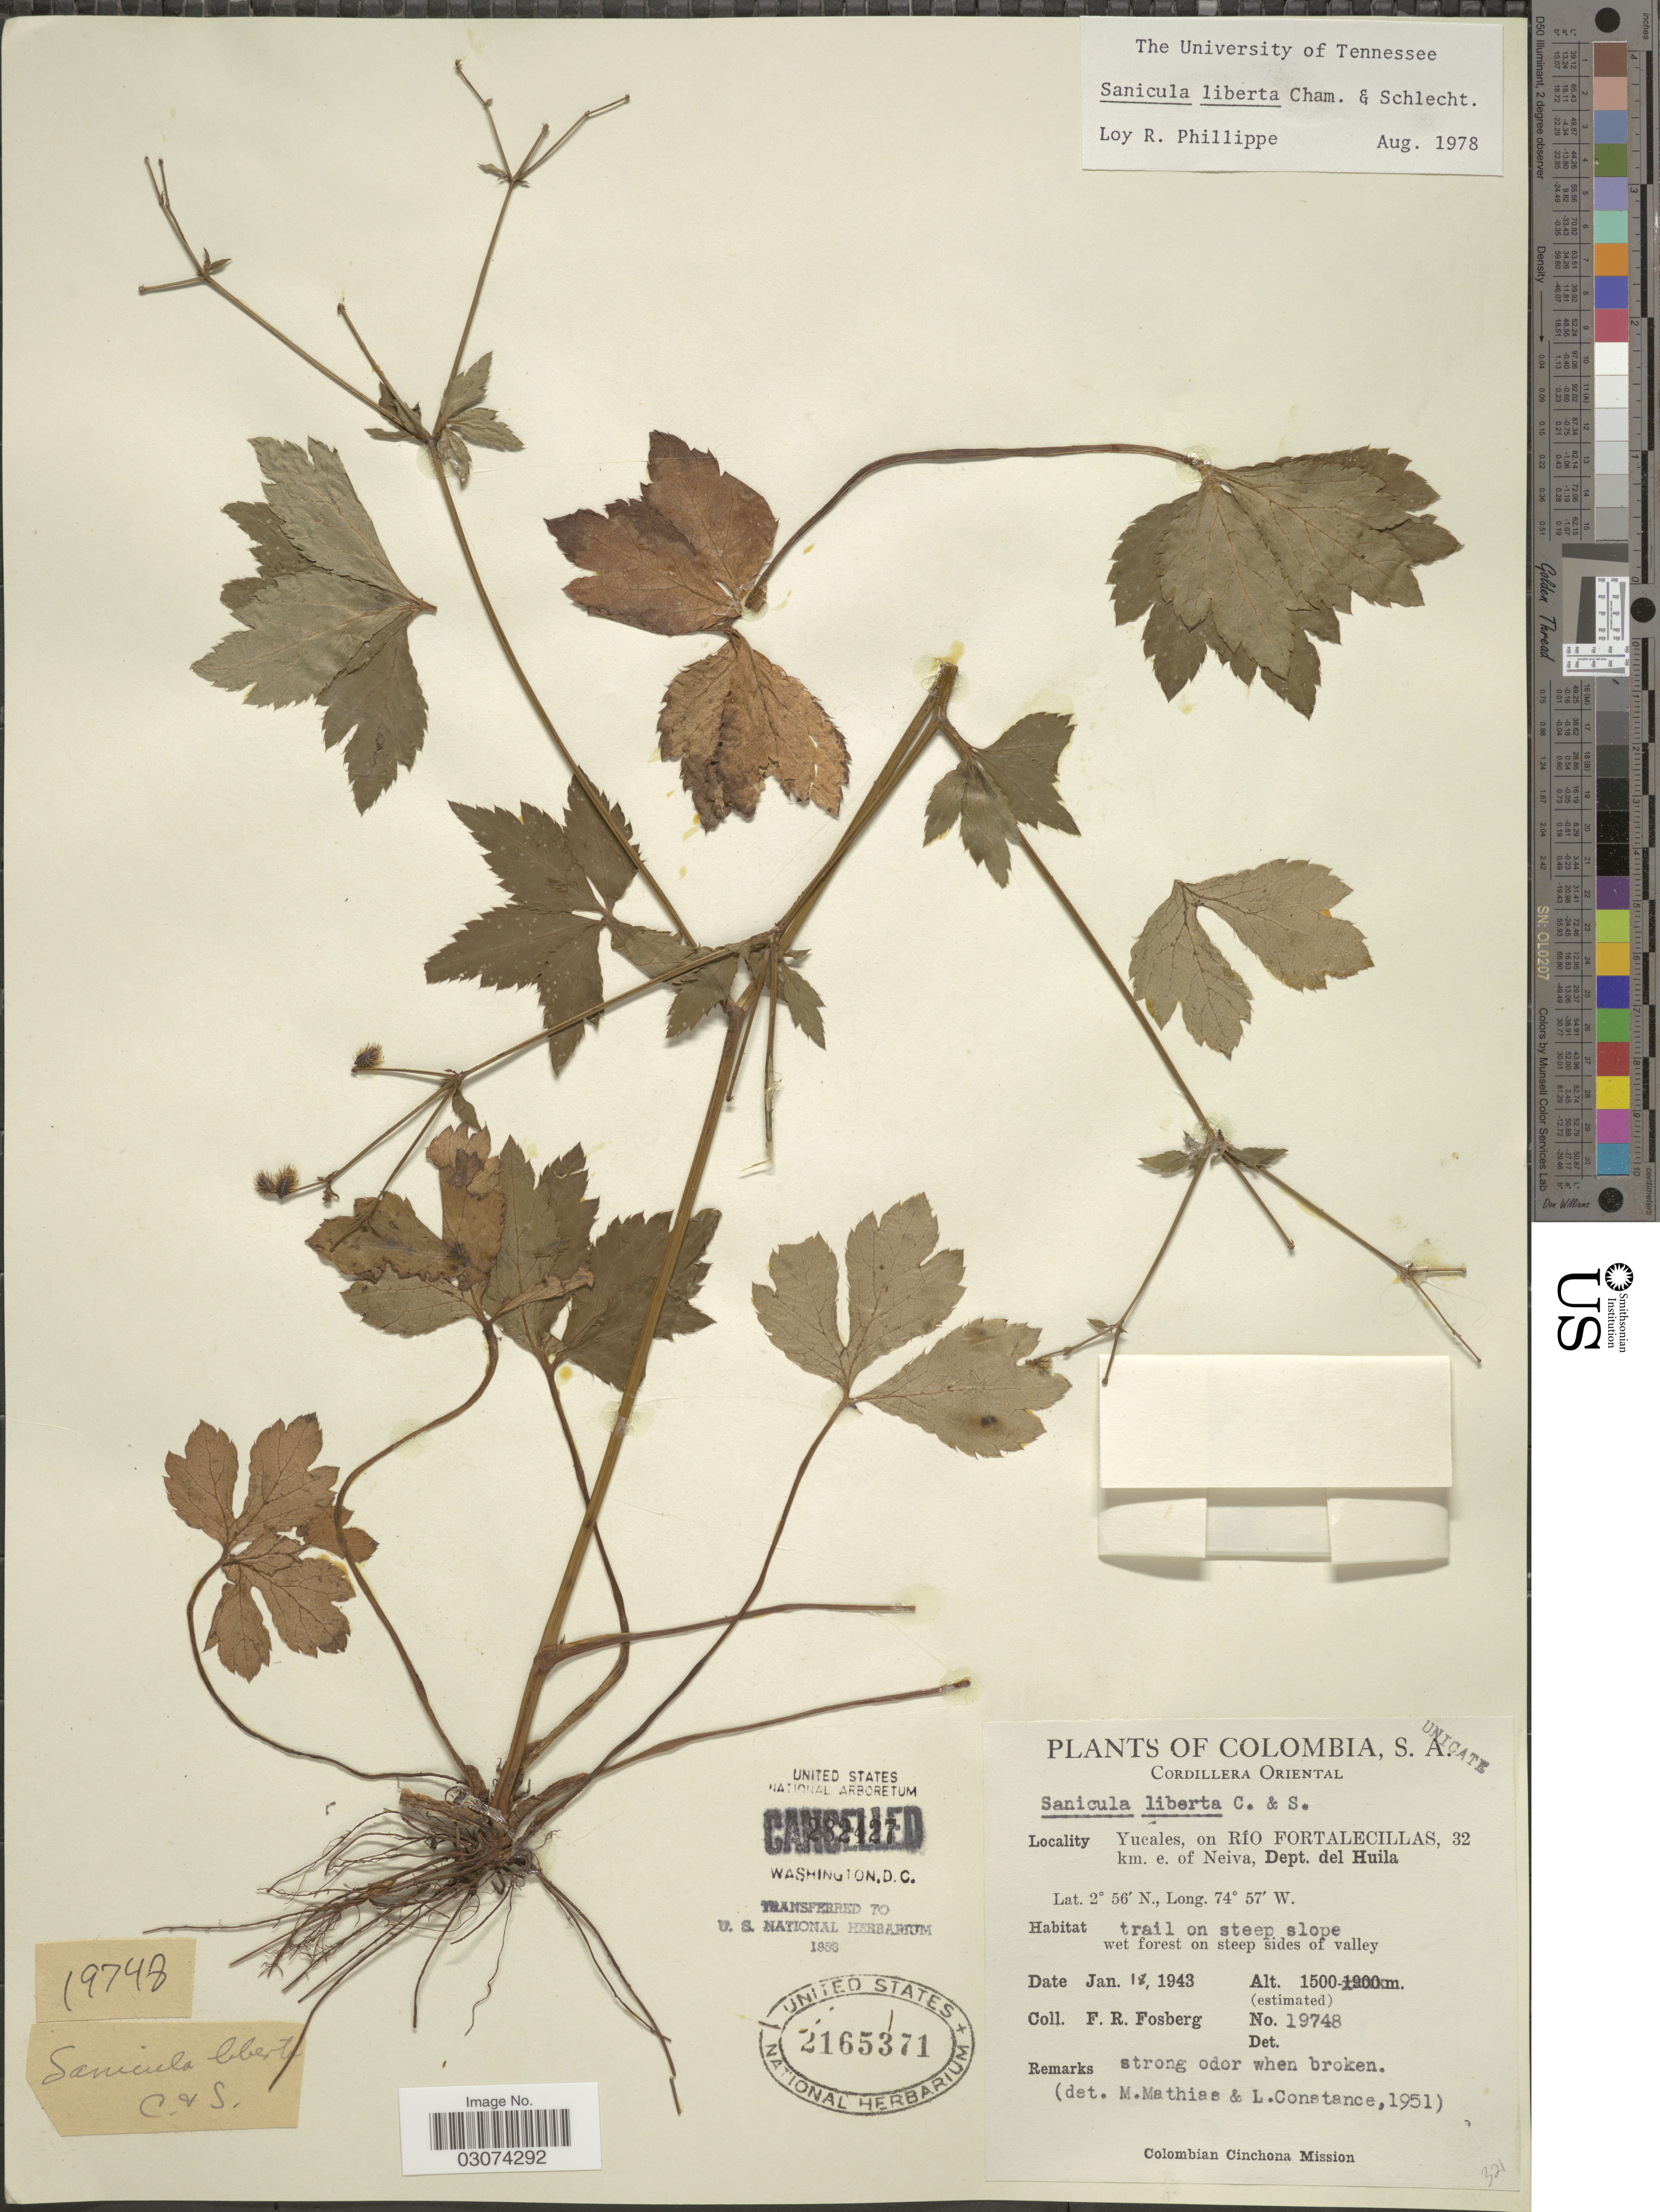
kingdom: Plantae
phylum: Tracheophyta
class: Magnoliopsida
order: Apiales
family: Apiaceae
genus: Sanicula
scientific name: Sanicula liberta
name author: Cham. & Schltdl.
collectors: F. R. Fosberg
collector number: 19748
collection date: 1943-01-18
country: Colombia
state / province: Huila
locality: Cordillera Oriental. Yucales, on Rio Fortalecillas, 32 km. e. of Neiva, Dept. del Huila.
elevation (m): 1500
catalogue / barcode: US 2165371